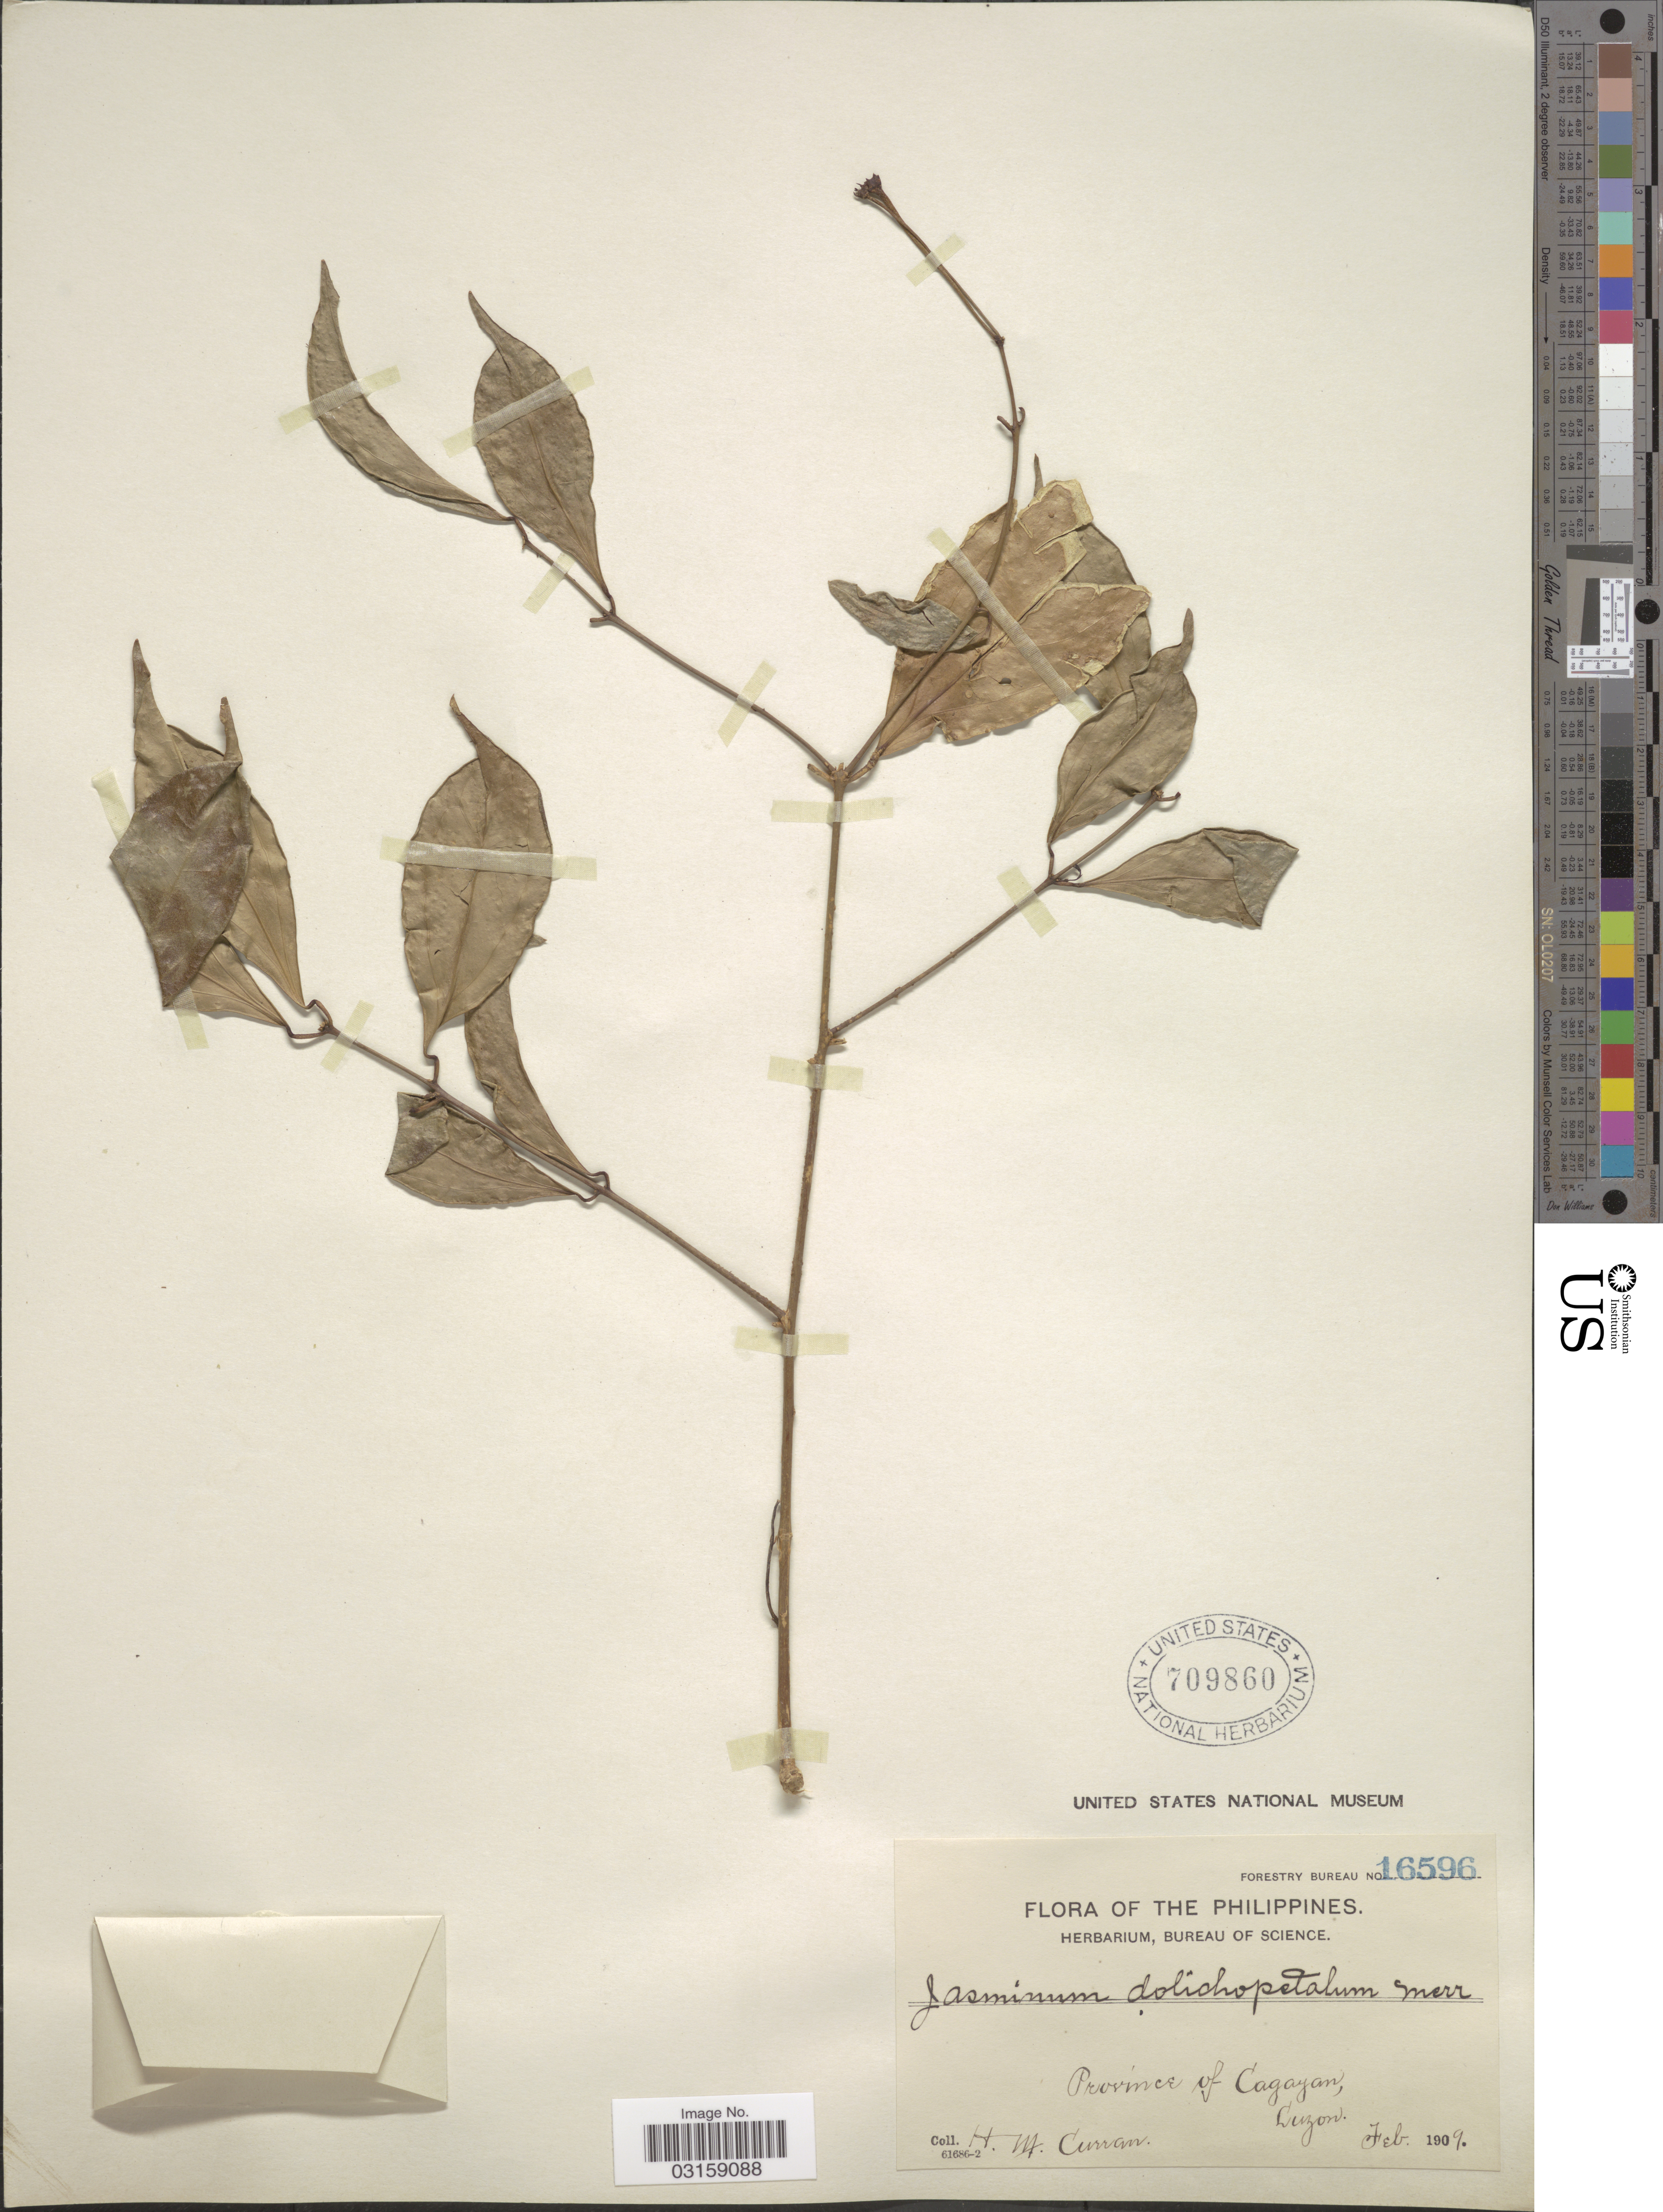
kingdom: Plantae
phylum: Tracheophyta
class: Magnoliopsida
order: Lamiales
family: Oleaceae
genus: Jasminum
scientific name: Jasminum dolichopetalum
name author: Merr. & Rolfe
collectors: H. M. Curran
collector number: Forestry Bureau 16596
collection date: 1909-02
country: Philippines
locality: Province of Cagayan, Luzon.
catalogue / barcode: US 709860